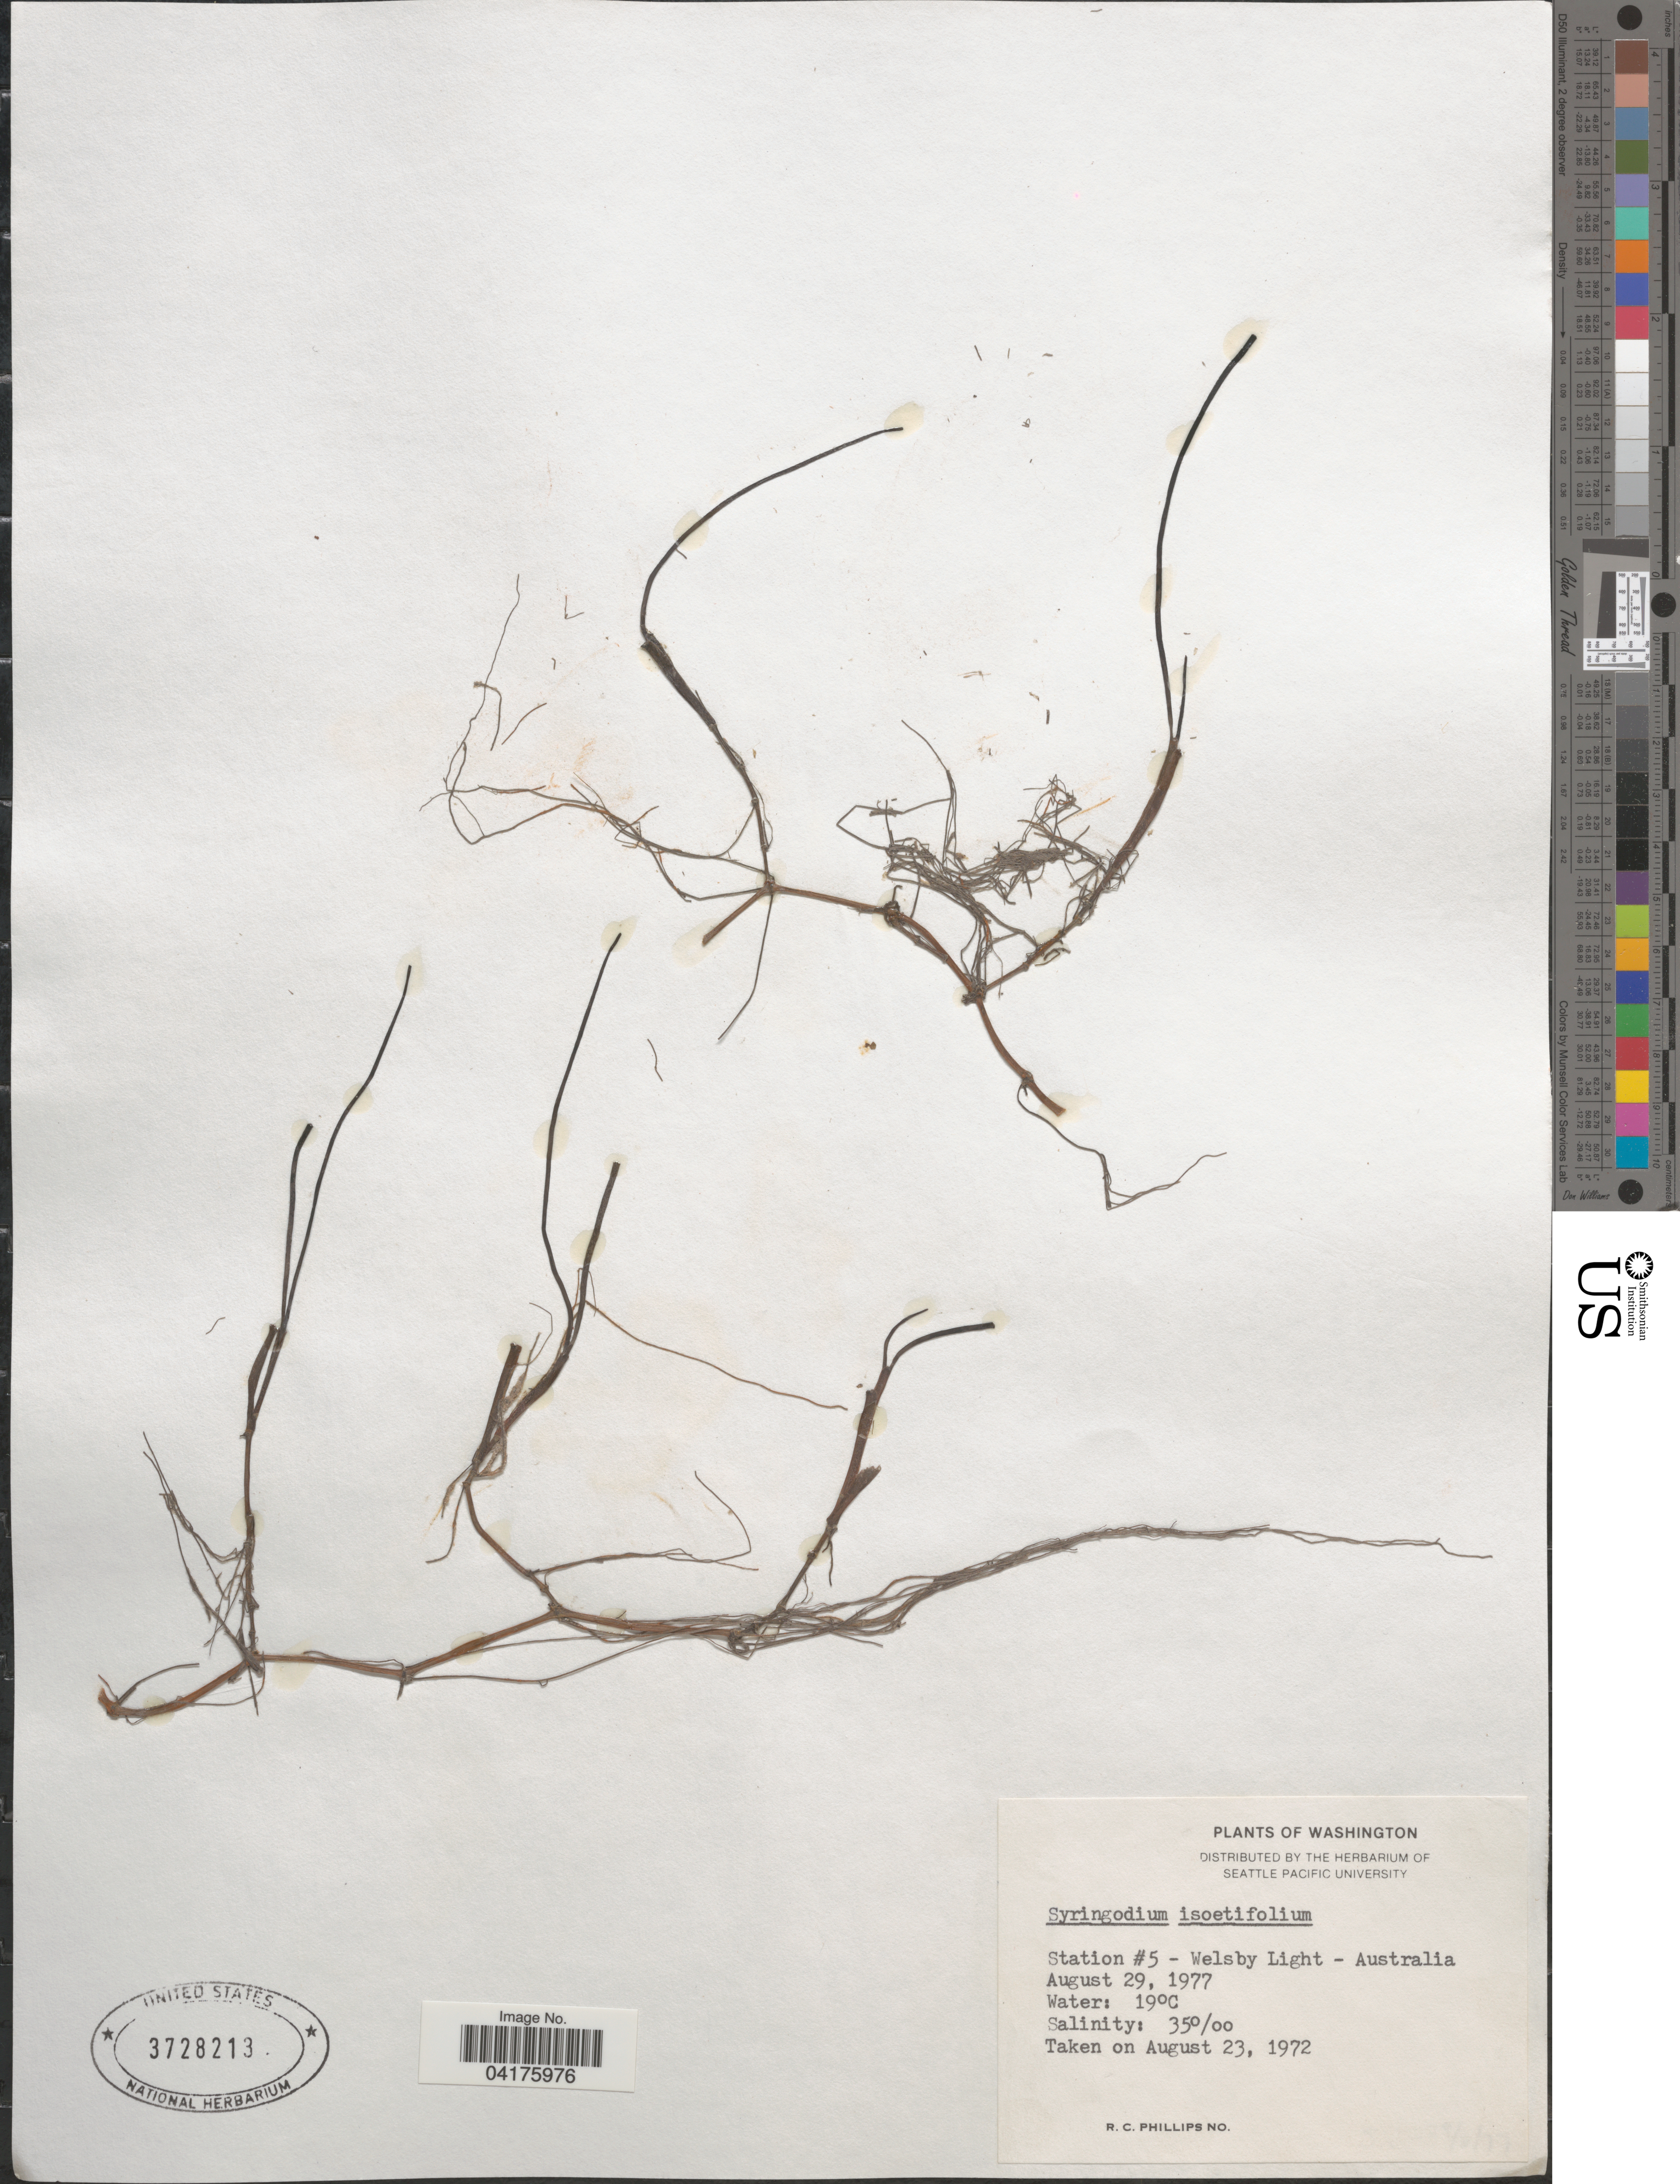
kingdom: Plantae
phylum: Tracheophyta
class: Liliopsida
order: Alismatales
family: Cymodoceaceae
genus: Syringodium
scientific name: Syringodium isoetifolium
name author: (Asch.) Dandy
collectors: R. C. Phillips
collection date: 1977-08-29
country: Australia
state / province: Queensland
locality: Station #5 - Welsby Light.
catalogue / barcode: US 3728213